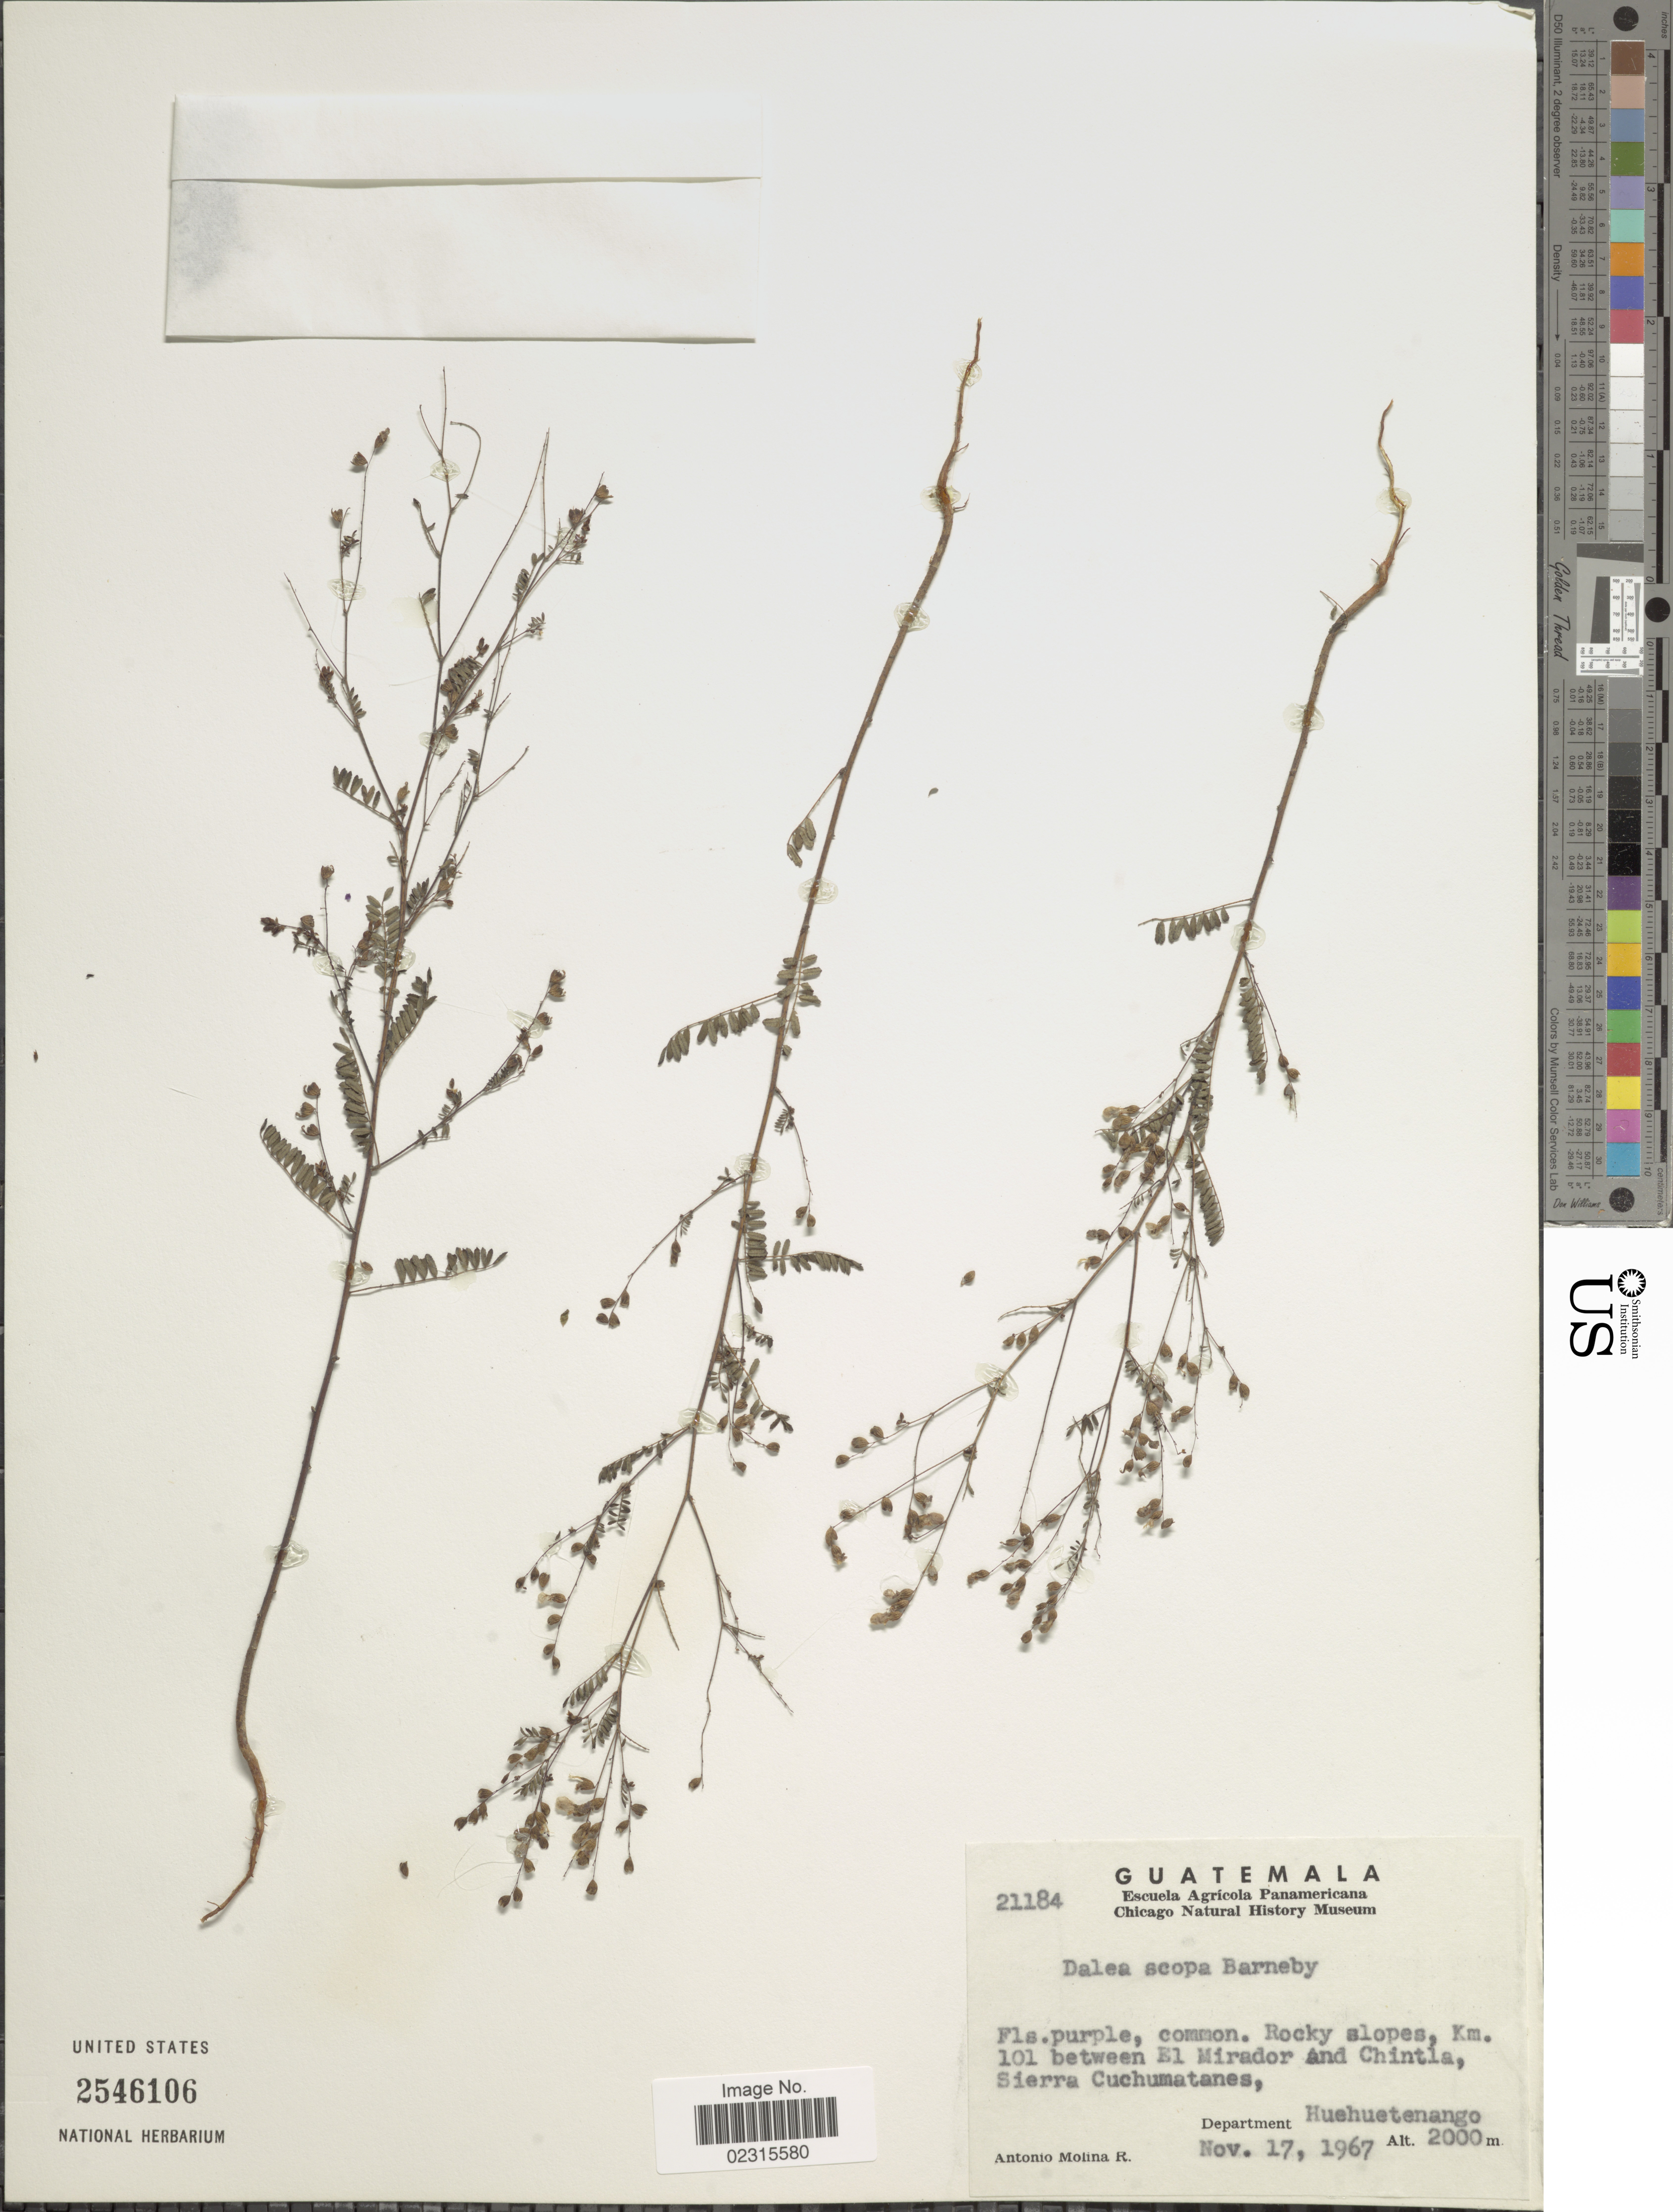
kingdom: Plantae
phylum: Tracheophyta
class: Magnoliopsida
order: Fabales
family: Fabaceae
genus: Marina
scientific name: Marina scopa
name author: Barneby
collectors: A. Molina R.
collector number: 21184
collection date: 1967-11-17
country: Guatemala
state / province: Huehuetenango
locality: Rocky slopes, Km 101 between El Mirador and Chintla, Sierra Cuchumatanes, Department Huehuetenango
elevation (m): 2000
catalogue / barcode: US 2546106